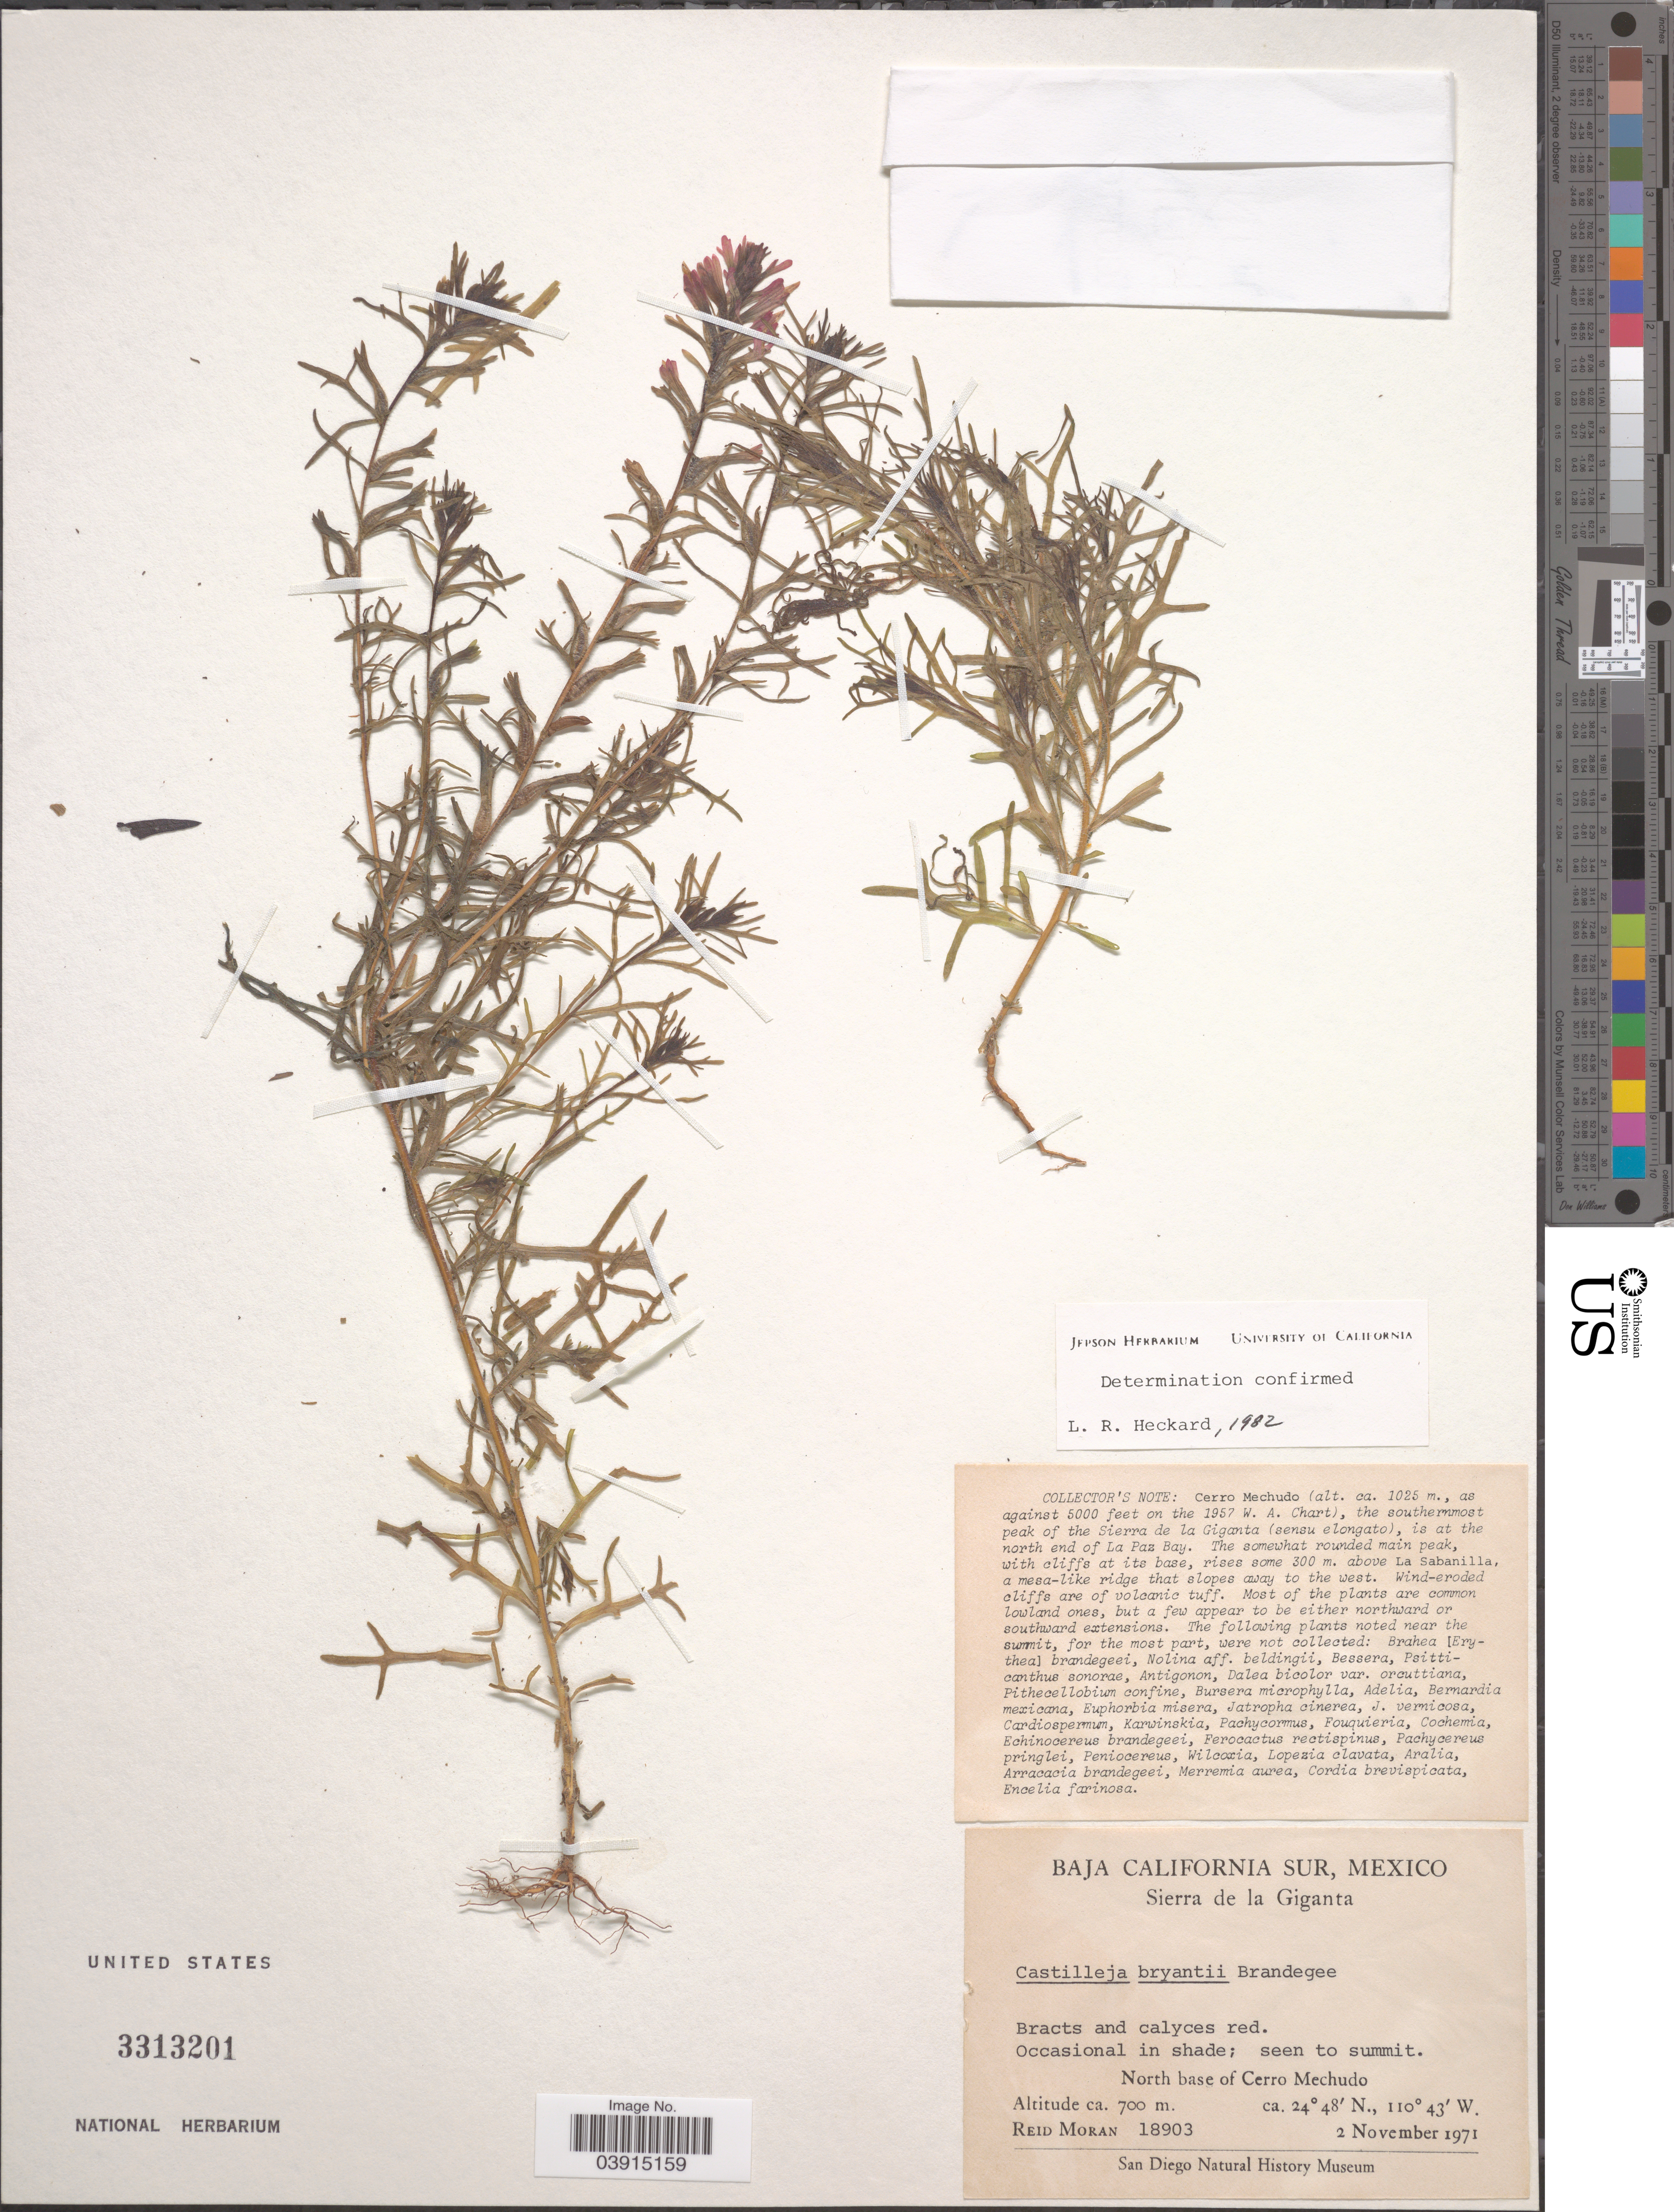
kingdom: Plantae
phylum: Tracheophyta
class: Magnoliopsida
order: Lamiales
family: Orobanchaceae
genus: Castilleja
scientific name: Castilleja bryantii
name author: Brandegee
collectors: R. Moran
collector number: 18903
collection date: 1971-11-02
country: Mexico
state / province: Baja California Sur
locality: Sierra de la Giganta. Seen to summit. North base of Cerro Mechudo.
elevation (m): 700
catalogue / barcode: US 3313201